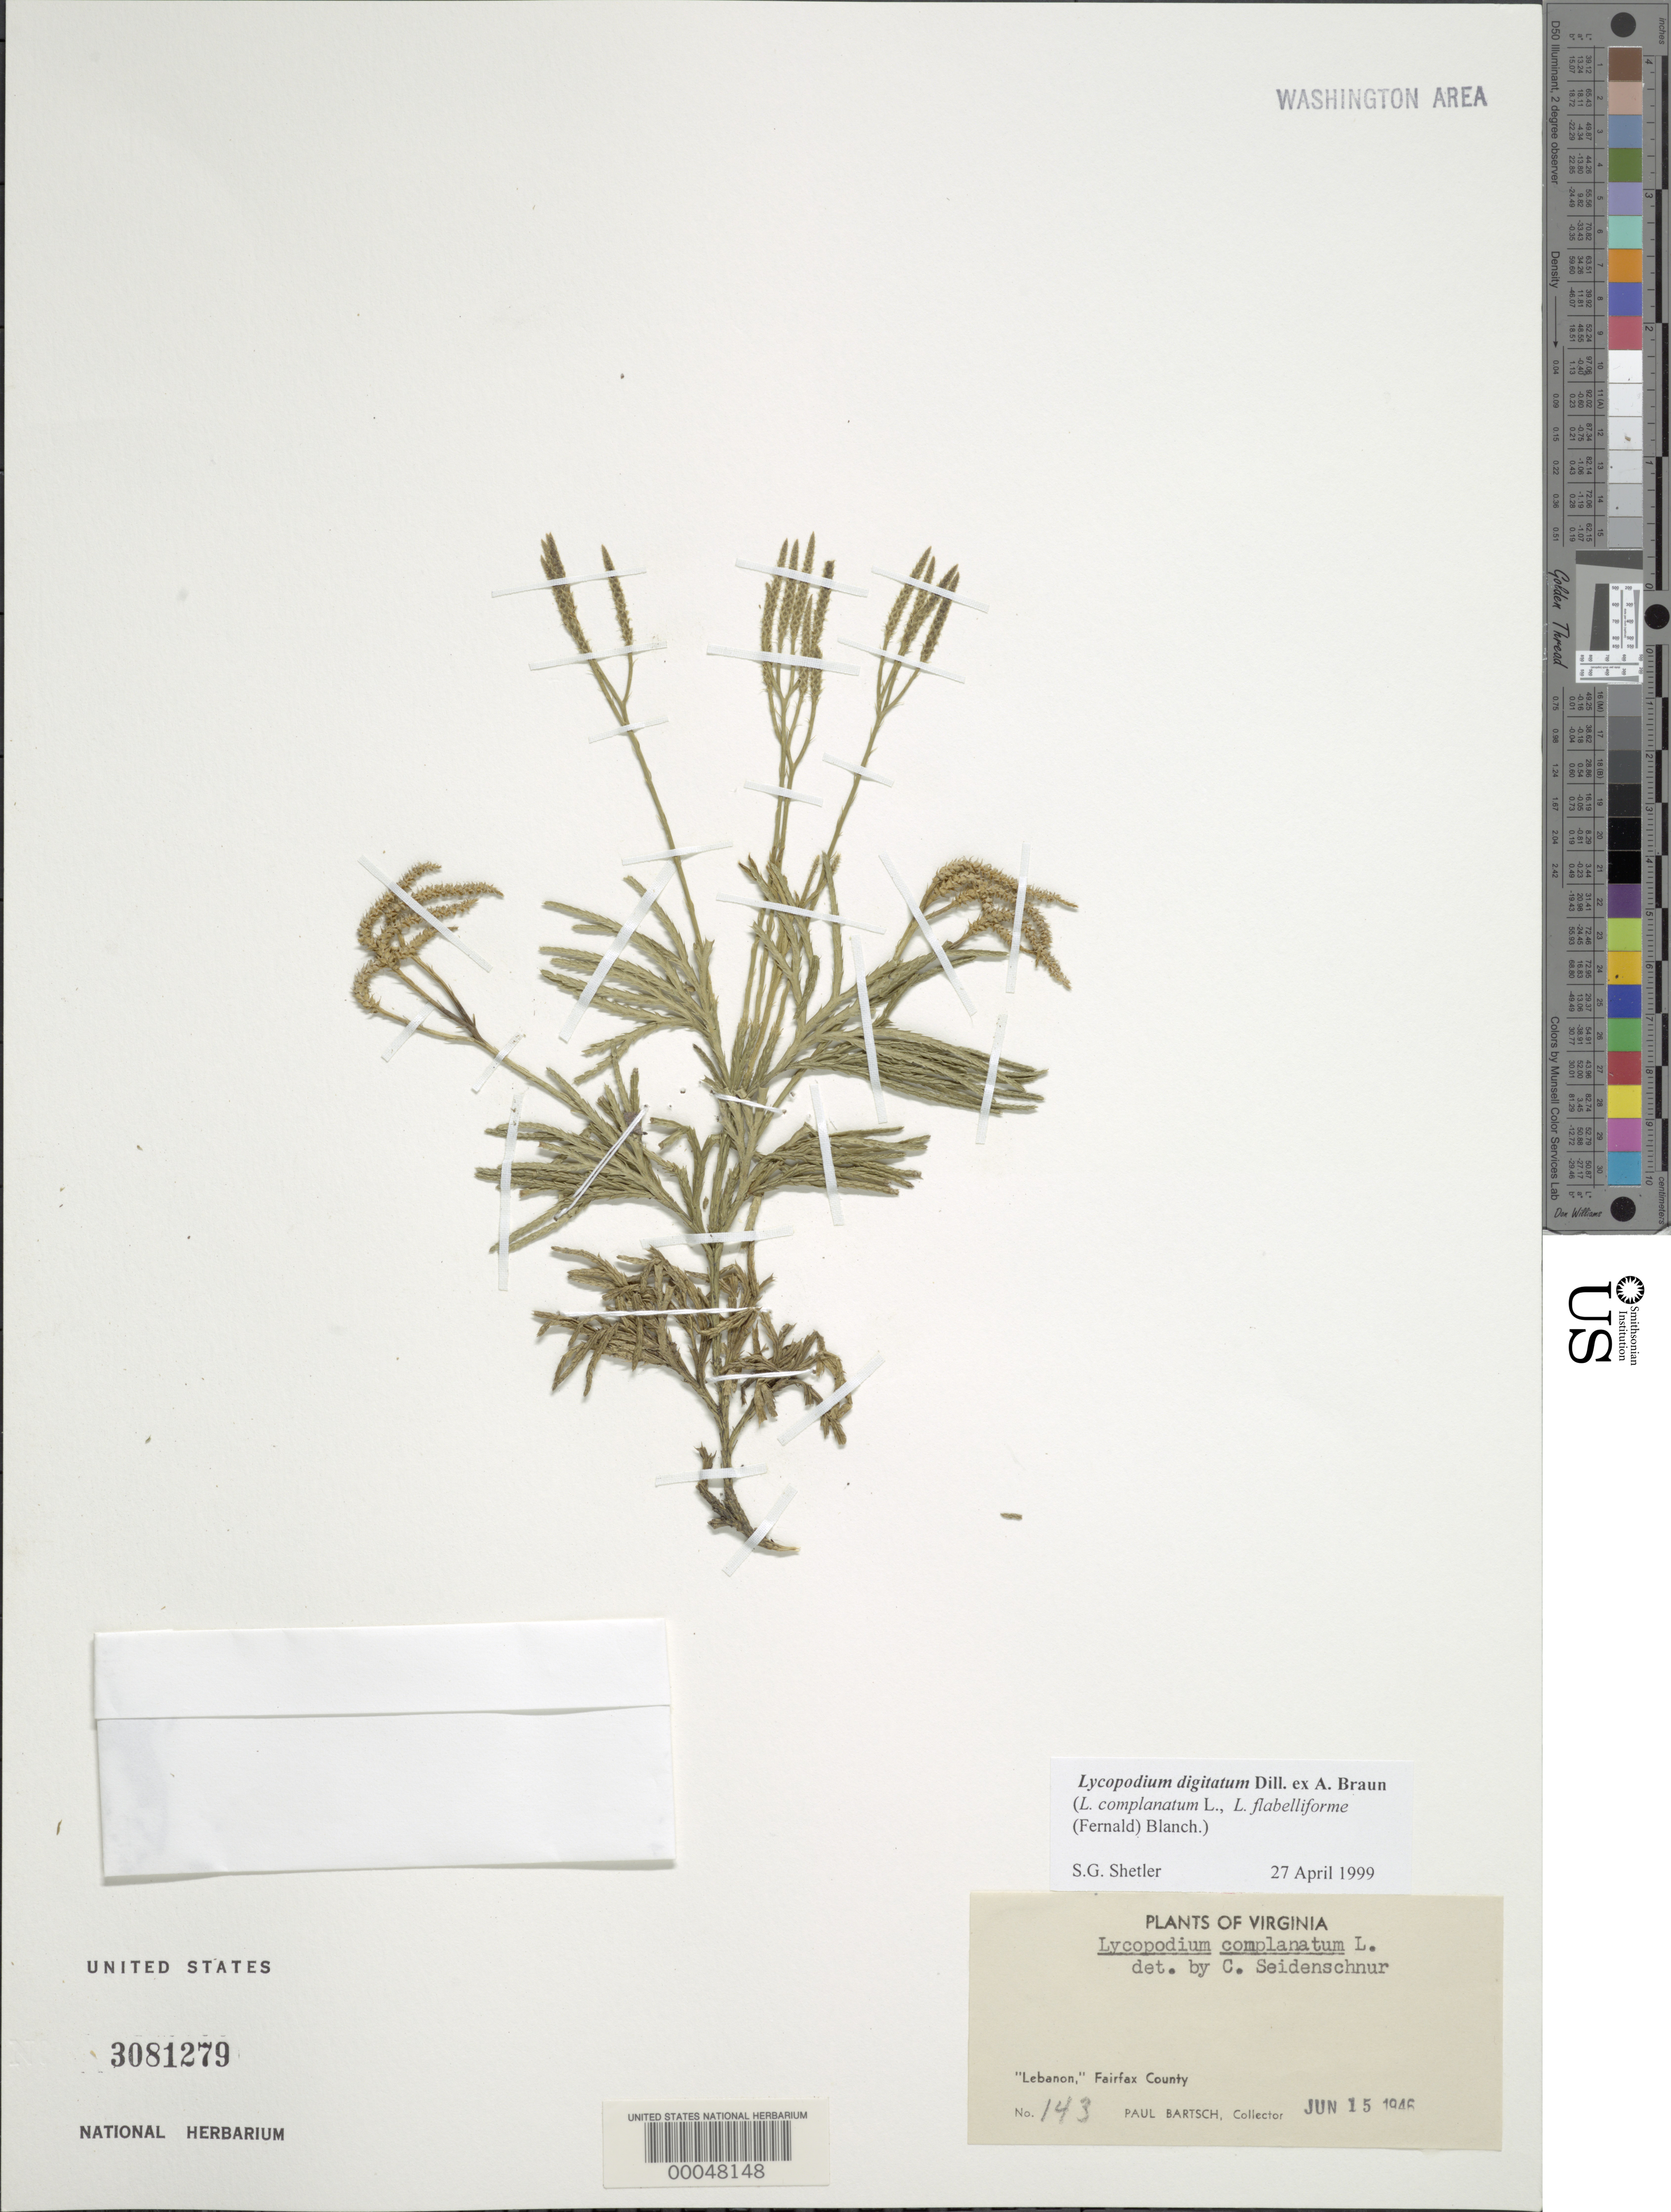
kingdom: Plantae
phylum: Tracheophyta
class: Lycopodiopsida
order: Lycopodiales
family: Lycopodiaceae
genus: Diphasiastrum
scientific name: Diphasiastrum digitatum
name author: (Dill. ex A. Braun) Holub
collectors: P. Bartsch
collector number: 143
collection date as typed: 15 Jun 1946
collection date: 1946-06-15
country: United States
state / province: Virginia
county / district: Fairfax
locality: Lebanon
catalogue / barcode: US 3081279